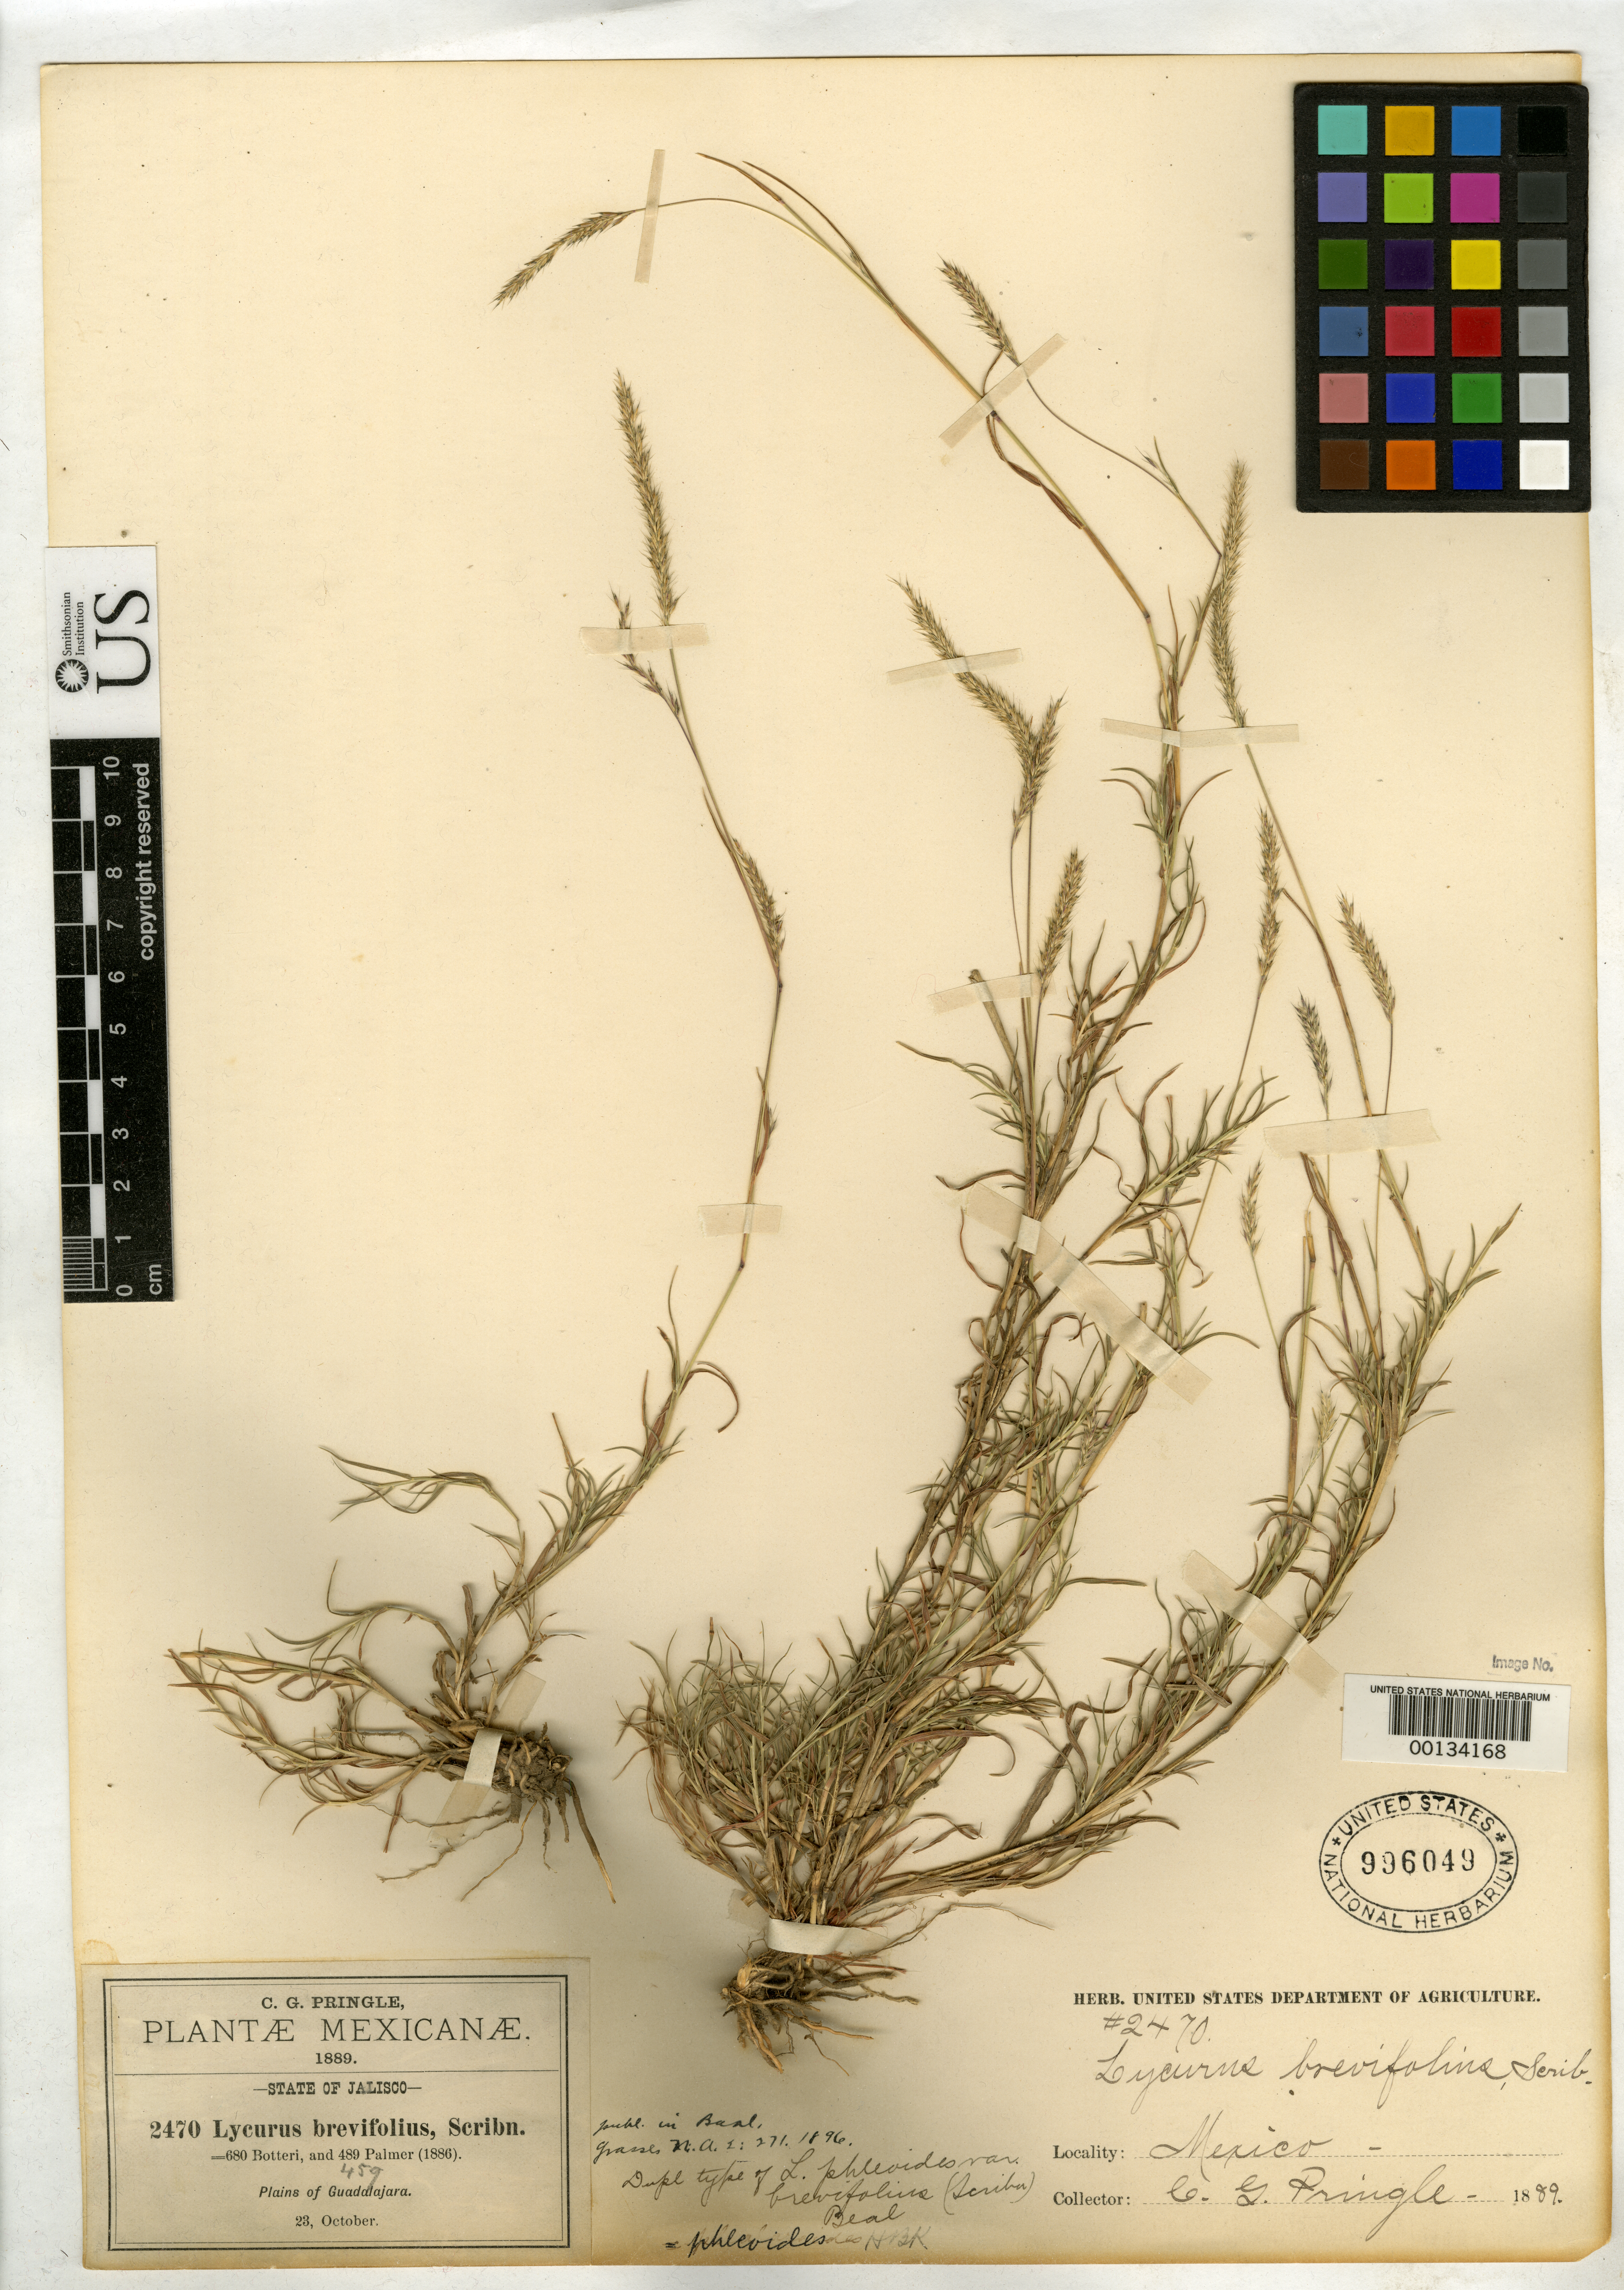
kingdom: Plantae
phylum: Tracheophyta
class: Liliopsida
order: Poales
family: Poaceae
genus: Lycurus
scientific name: Lycurus phleoides var. brevifolius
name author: W.J. Beal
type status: Syntype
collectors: C. G. Pringle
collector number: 2470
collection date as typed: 23 Oct 1889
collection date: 1889-10-23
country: Mexico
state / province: Jalisco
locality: Plains of Guadalahara.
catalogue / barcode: US 996049